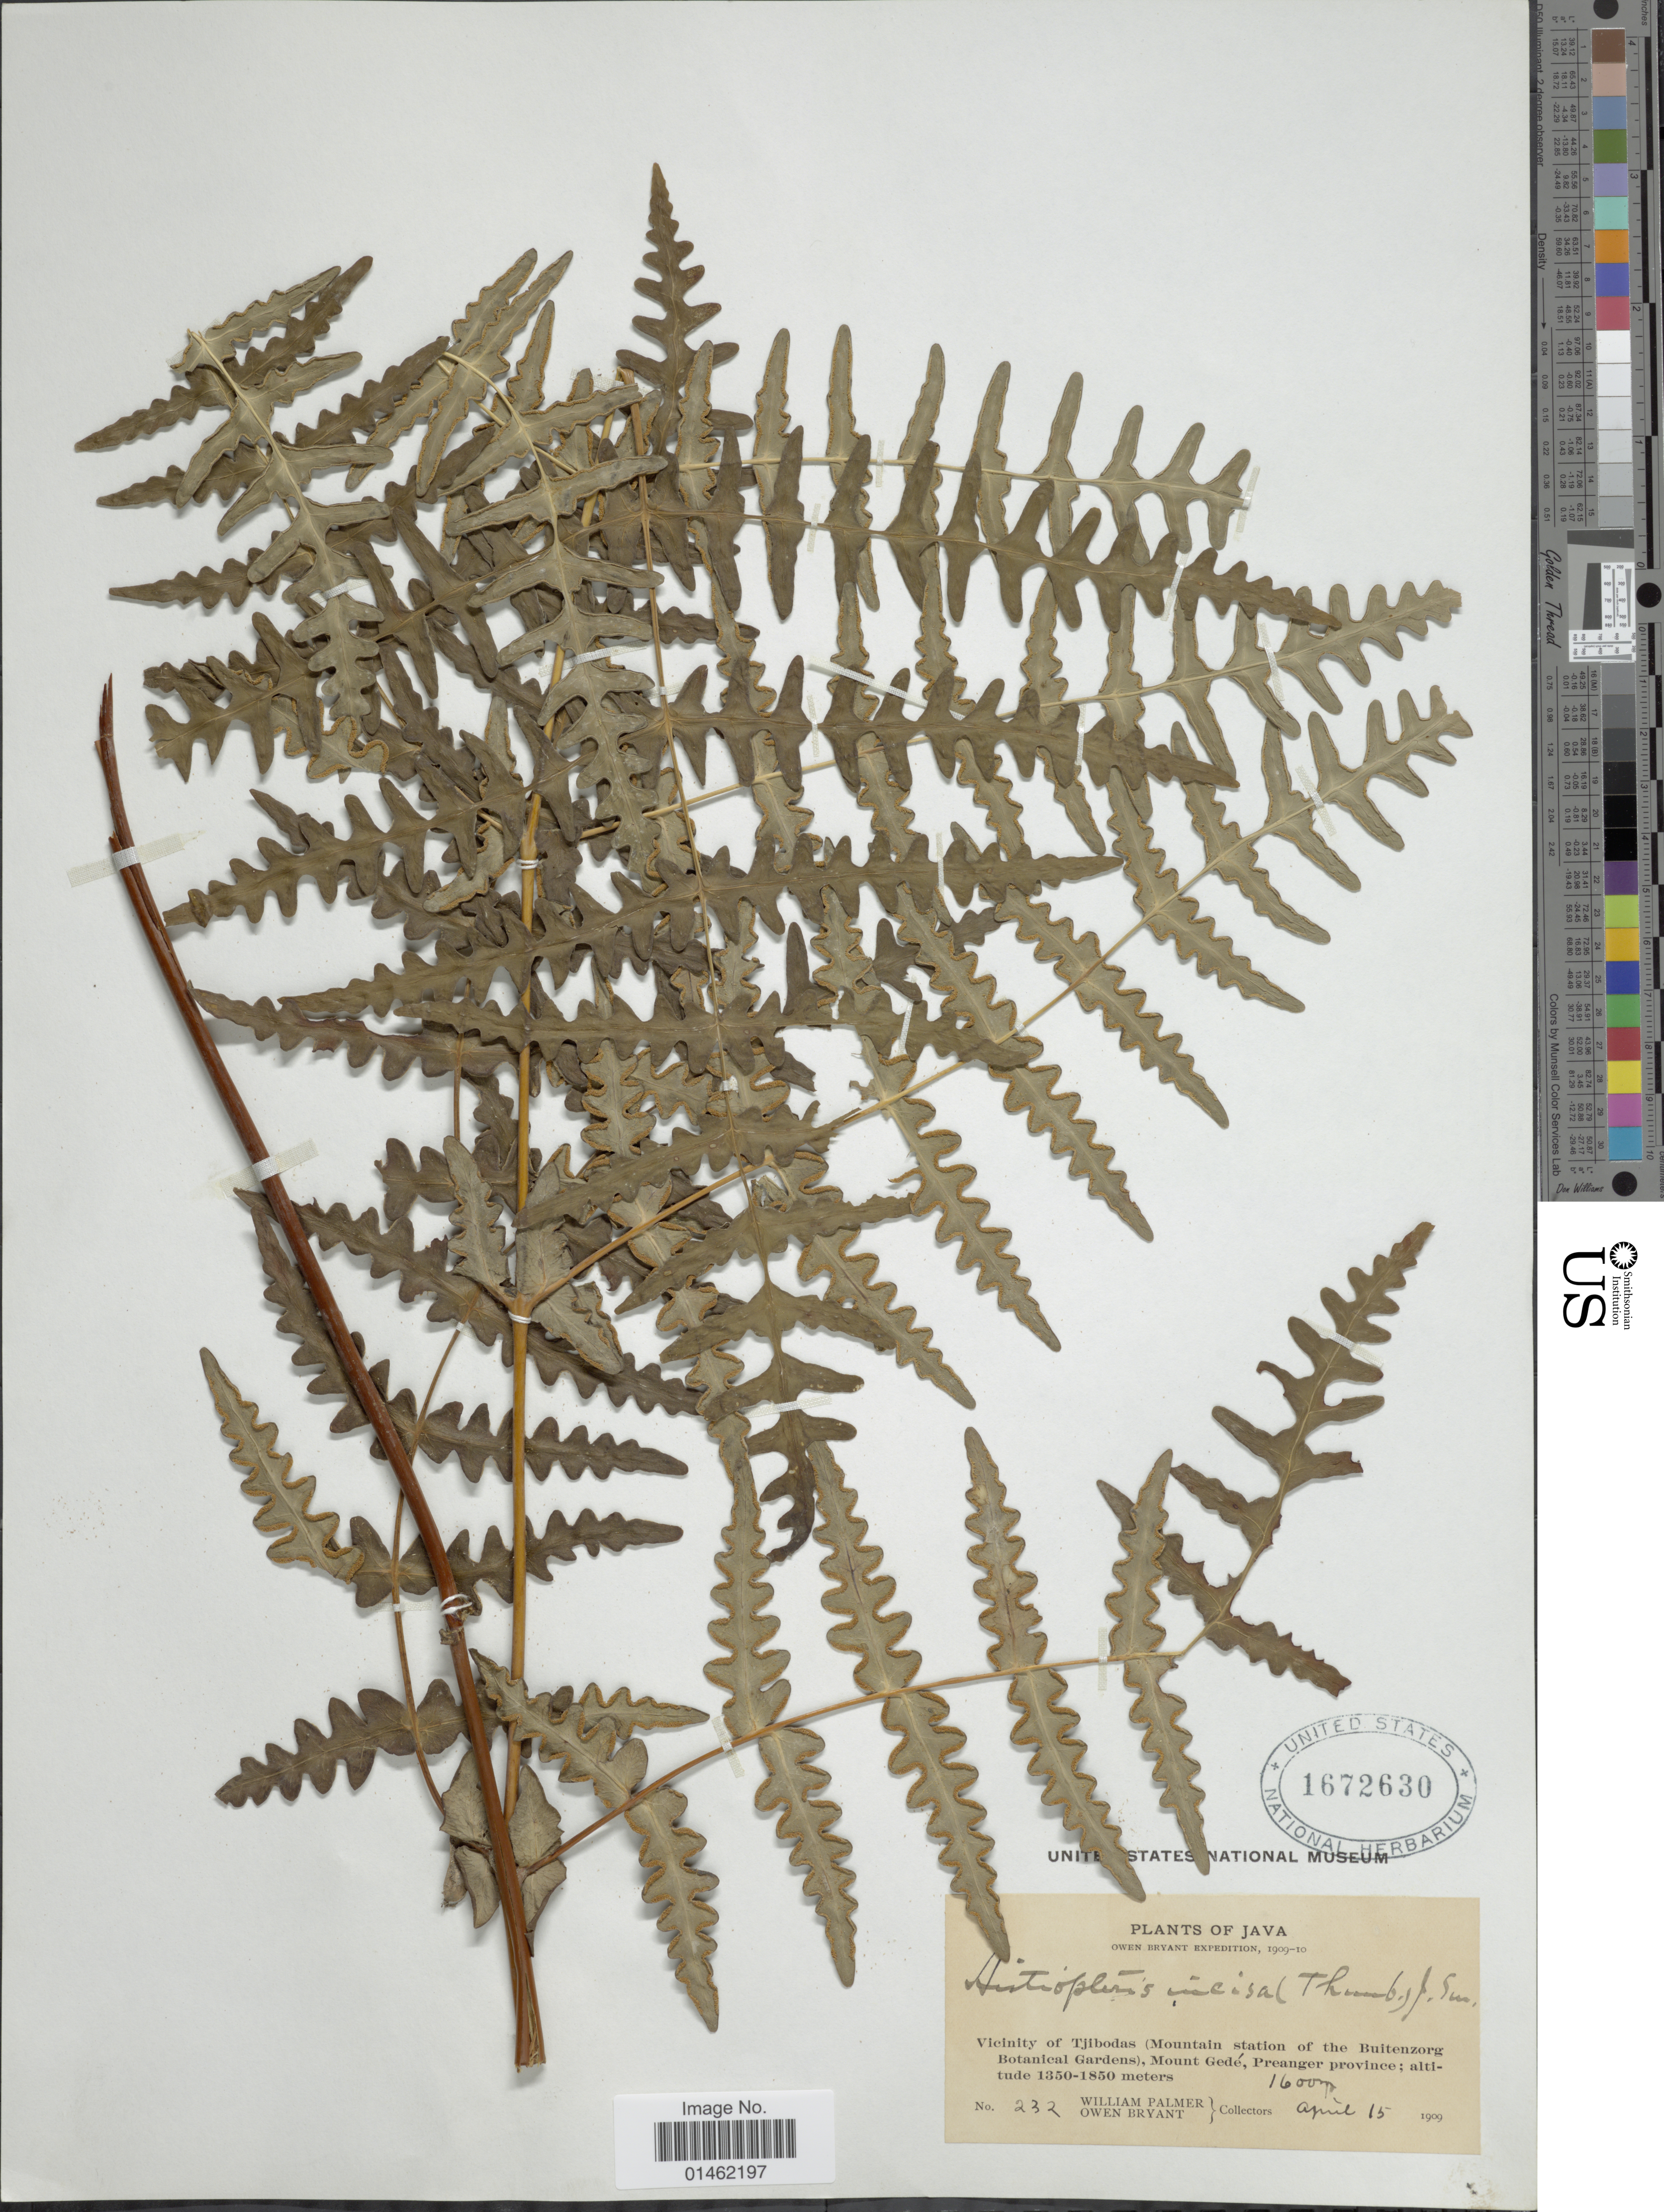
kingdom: Plantae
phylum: Tracheophyta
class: Polypodiopsida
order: Polypodiales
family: Dennstaedtiaceae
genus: Histiopteris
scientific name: Histiopteris incisa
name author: (Thunb.) J. Sm.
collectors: W. Palmer & O. Bryant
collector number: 232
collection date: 1909-04-15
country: Indonesia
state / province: Java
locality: Vicinity of Tjibodas (Mountain station of the Buitenzorg Botanical Gardens), Mount Gedé, Preanger province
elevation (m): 1350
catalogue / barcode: US 1672630